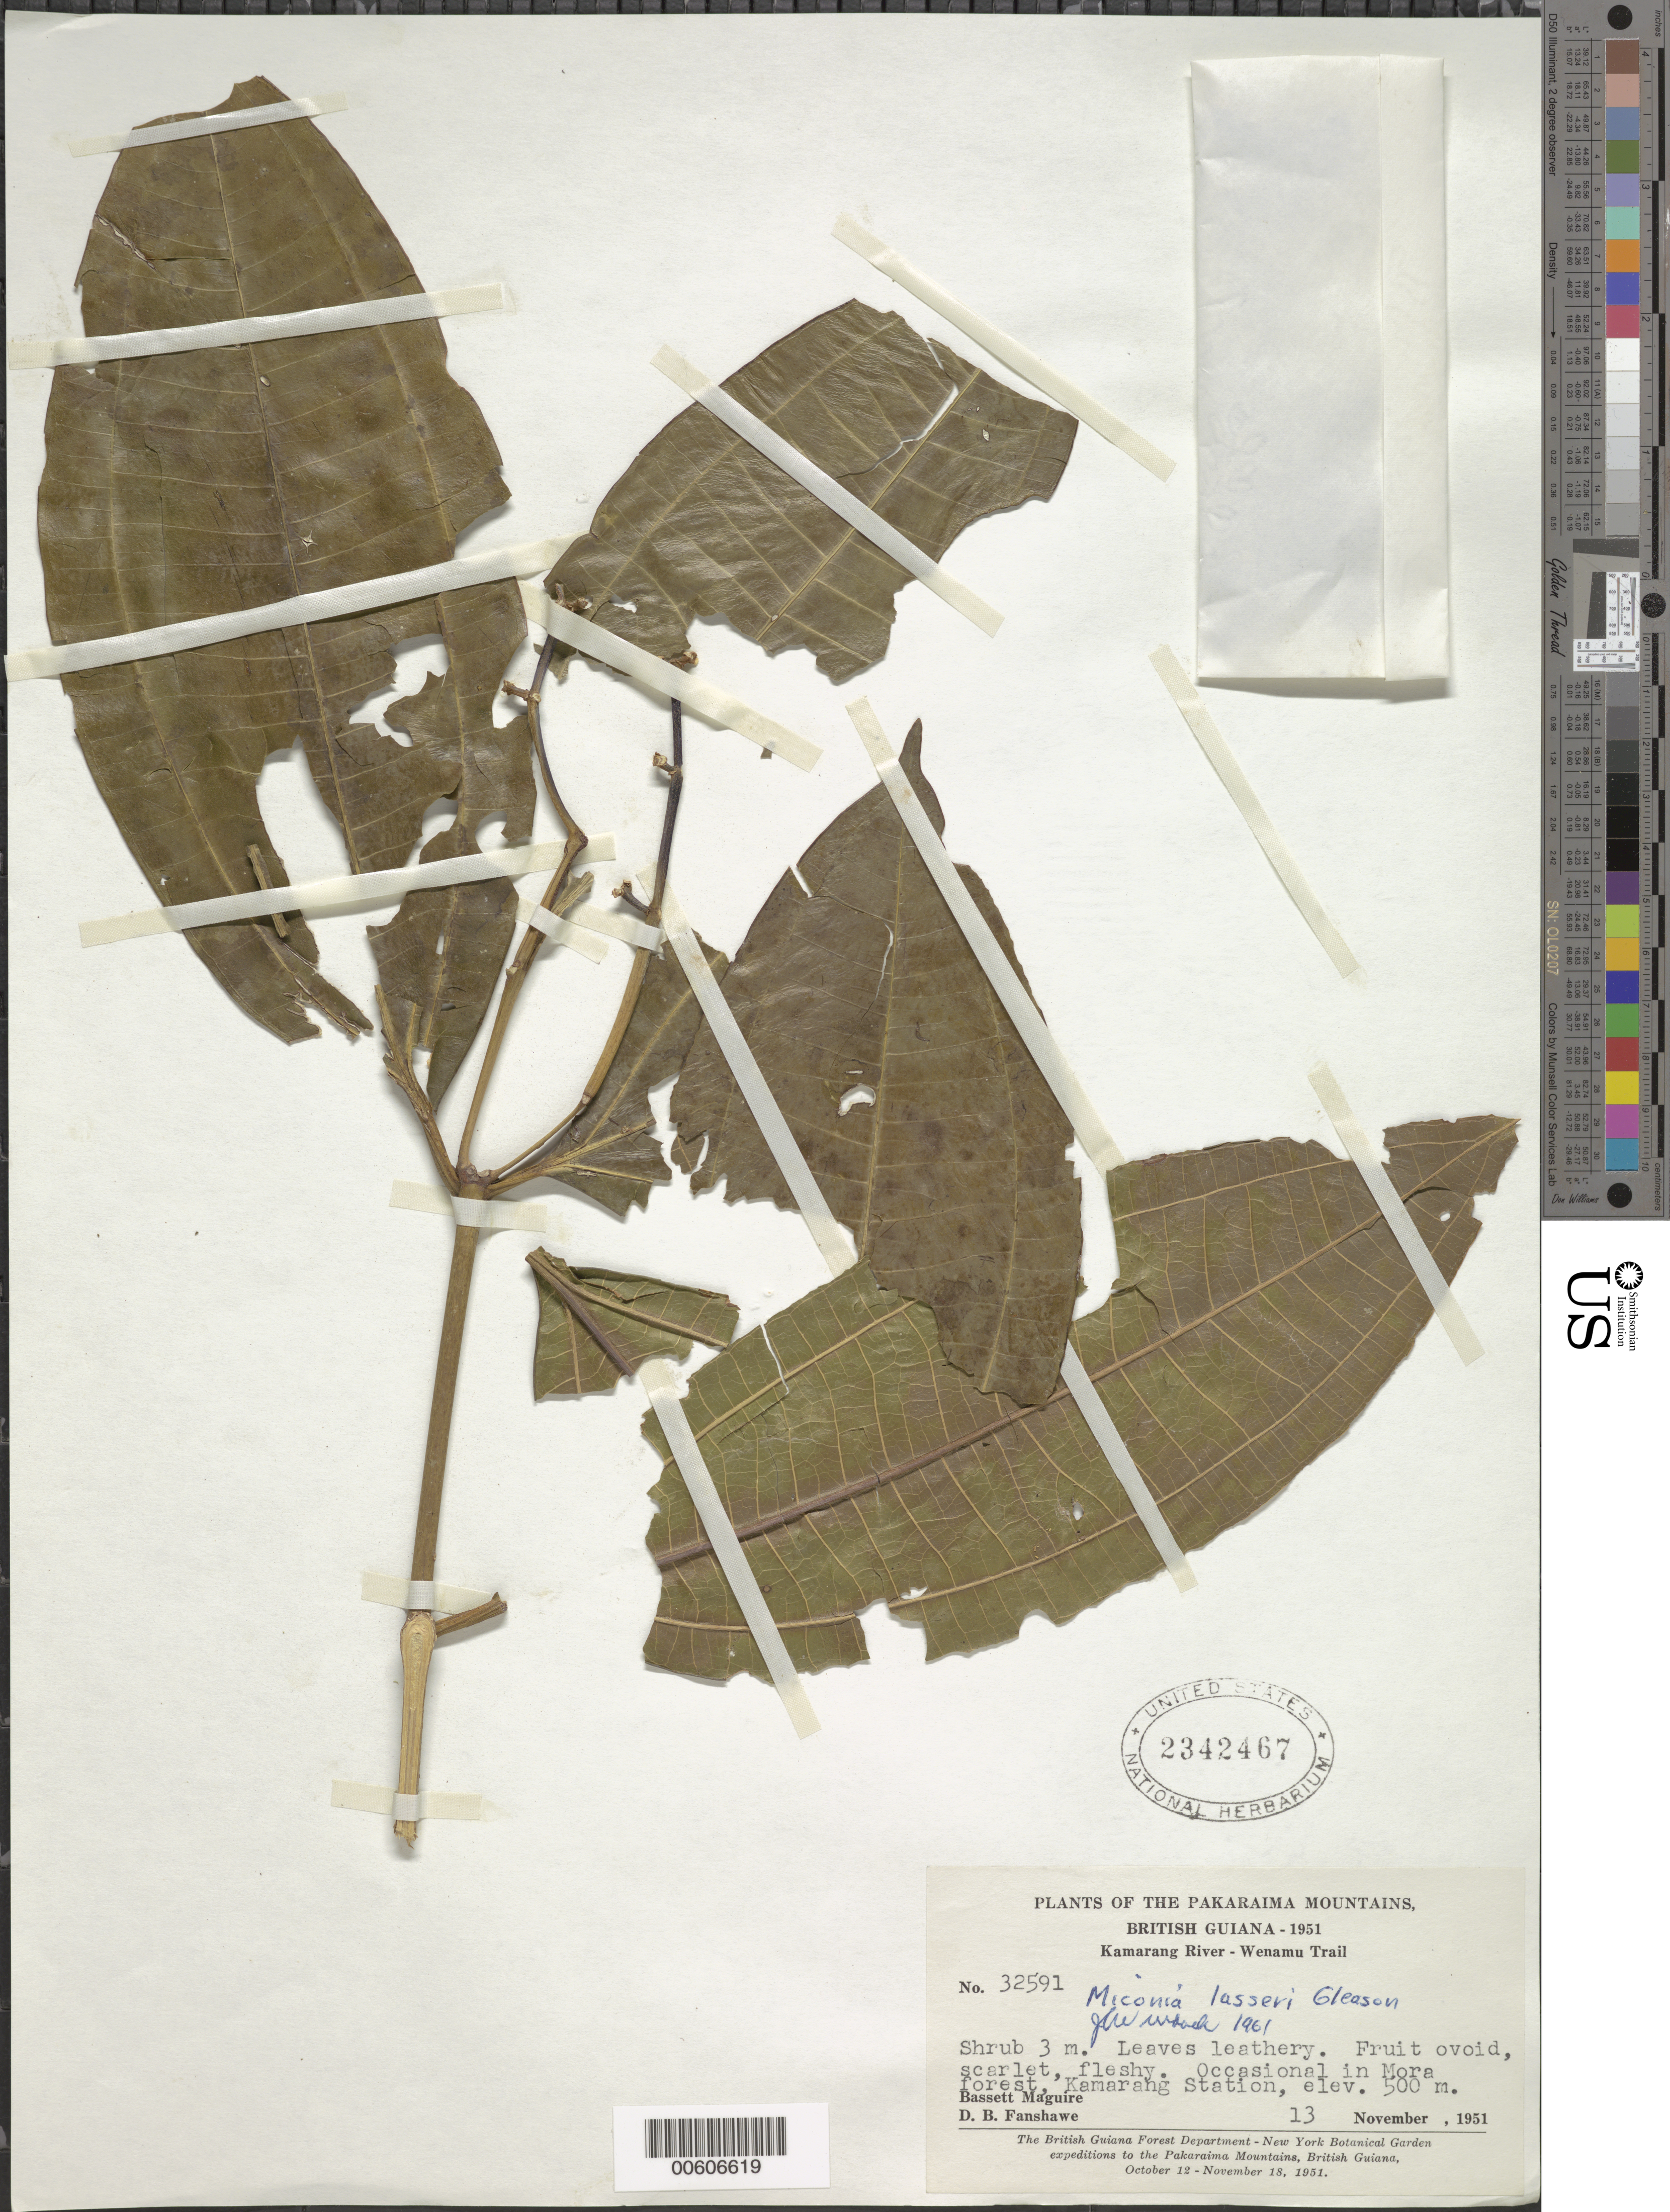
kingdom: Plantae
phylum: Tracheophyta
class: Magnoliopsida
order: Myrtales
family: Melastomataceae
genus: Miconia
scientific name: Miconia lasseri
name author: Gleason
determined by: Wurdack, John J., (US), US (UNITED STATES)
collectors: B. Maguire & D. B. Fanshawe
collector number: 32591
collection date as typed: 13-Nov-51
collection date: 1951-11-13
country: Guyana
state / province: Cuyuni-Mazaruni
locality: Kamarang Station, Upper Mazaruni River, Pakaraima Mts.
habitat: Mora forest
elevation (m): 500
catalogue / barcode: US 2342467